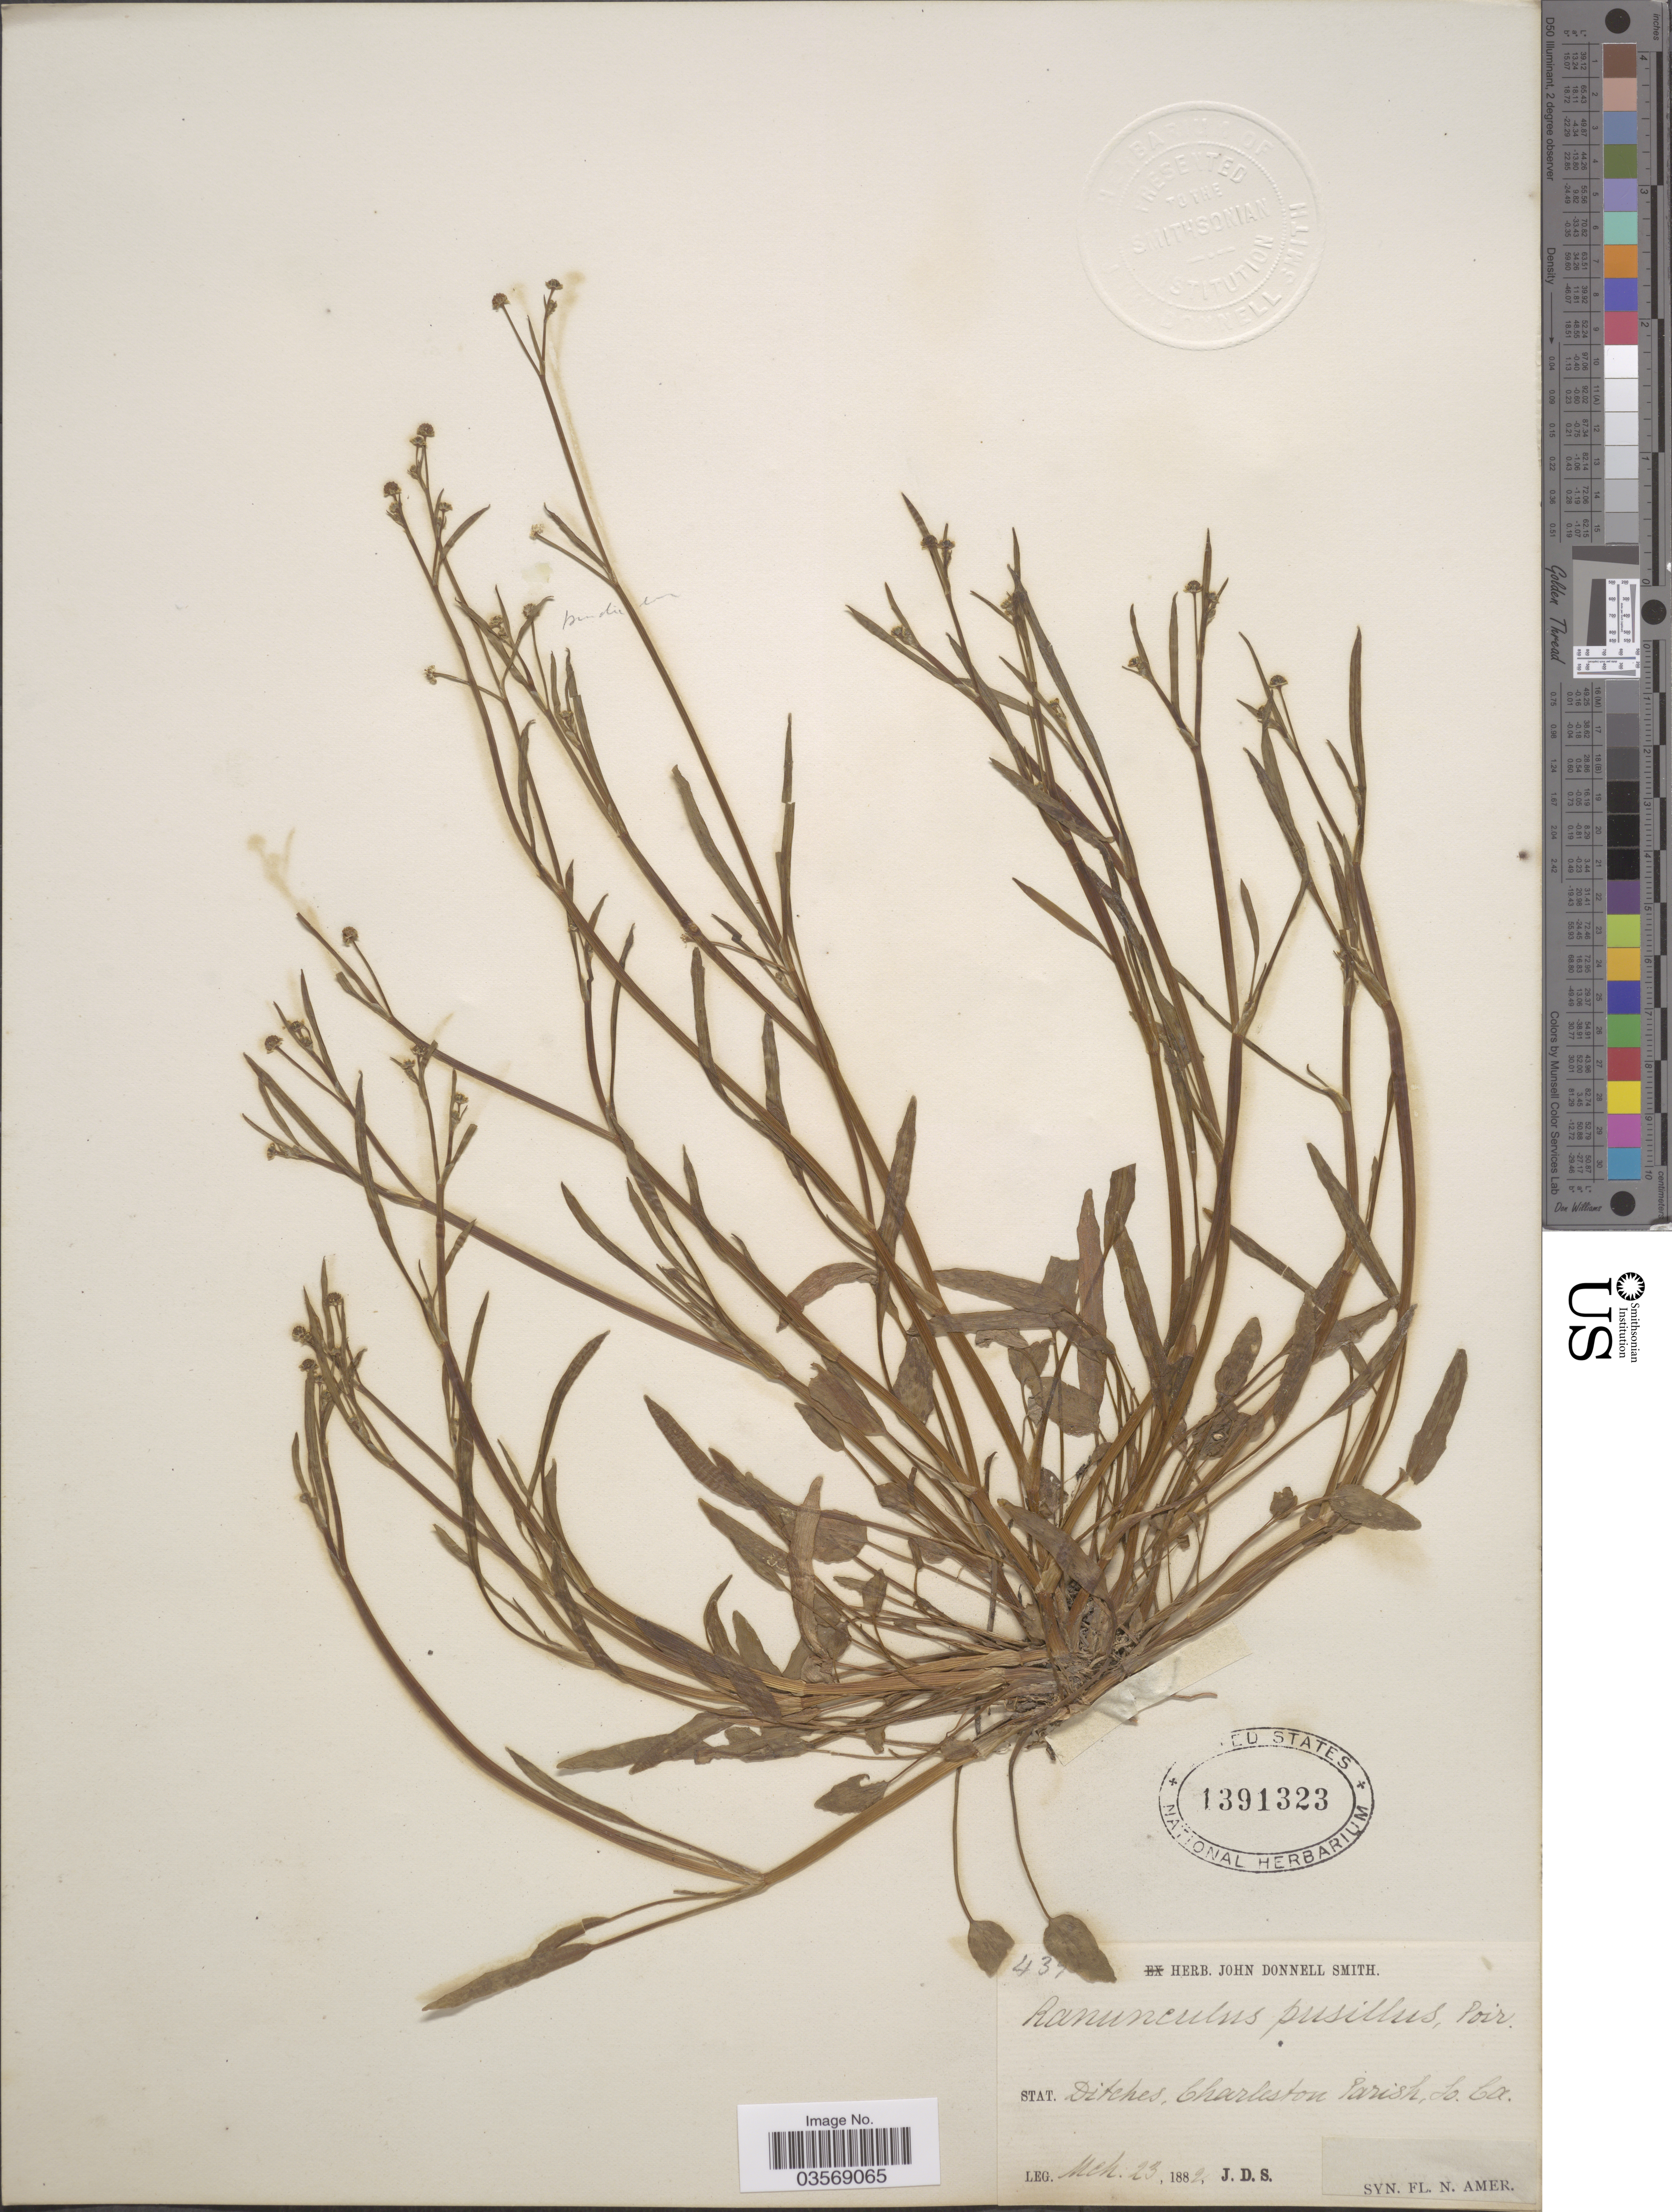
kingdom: Plantae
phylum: Tracheophyta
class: Magnoliopsida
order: Ranunculales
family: Ranunculaceae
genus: Ranunculus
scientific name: Ranunculus pusillus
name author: Poir.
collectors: J. Donnell Smith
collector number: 43!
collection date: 1882-03-23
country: United States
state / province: South Carolina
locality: Stat. Ditches, Charleston Parish.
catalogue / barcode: US 1391323